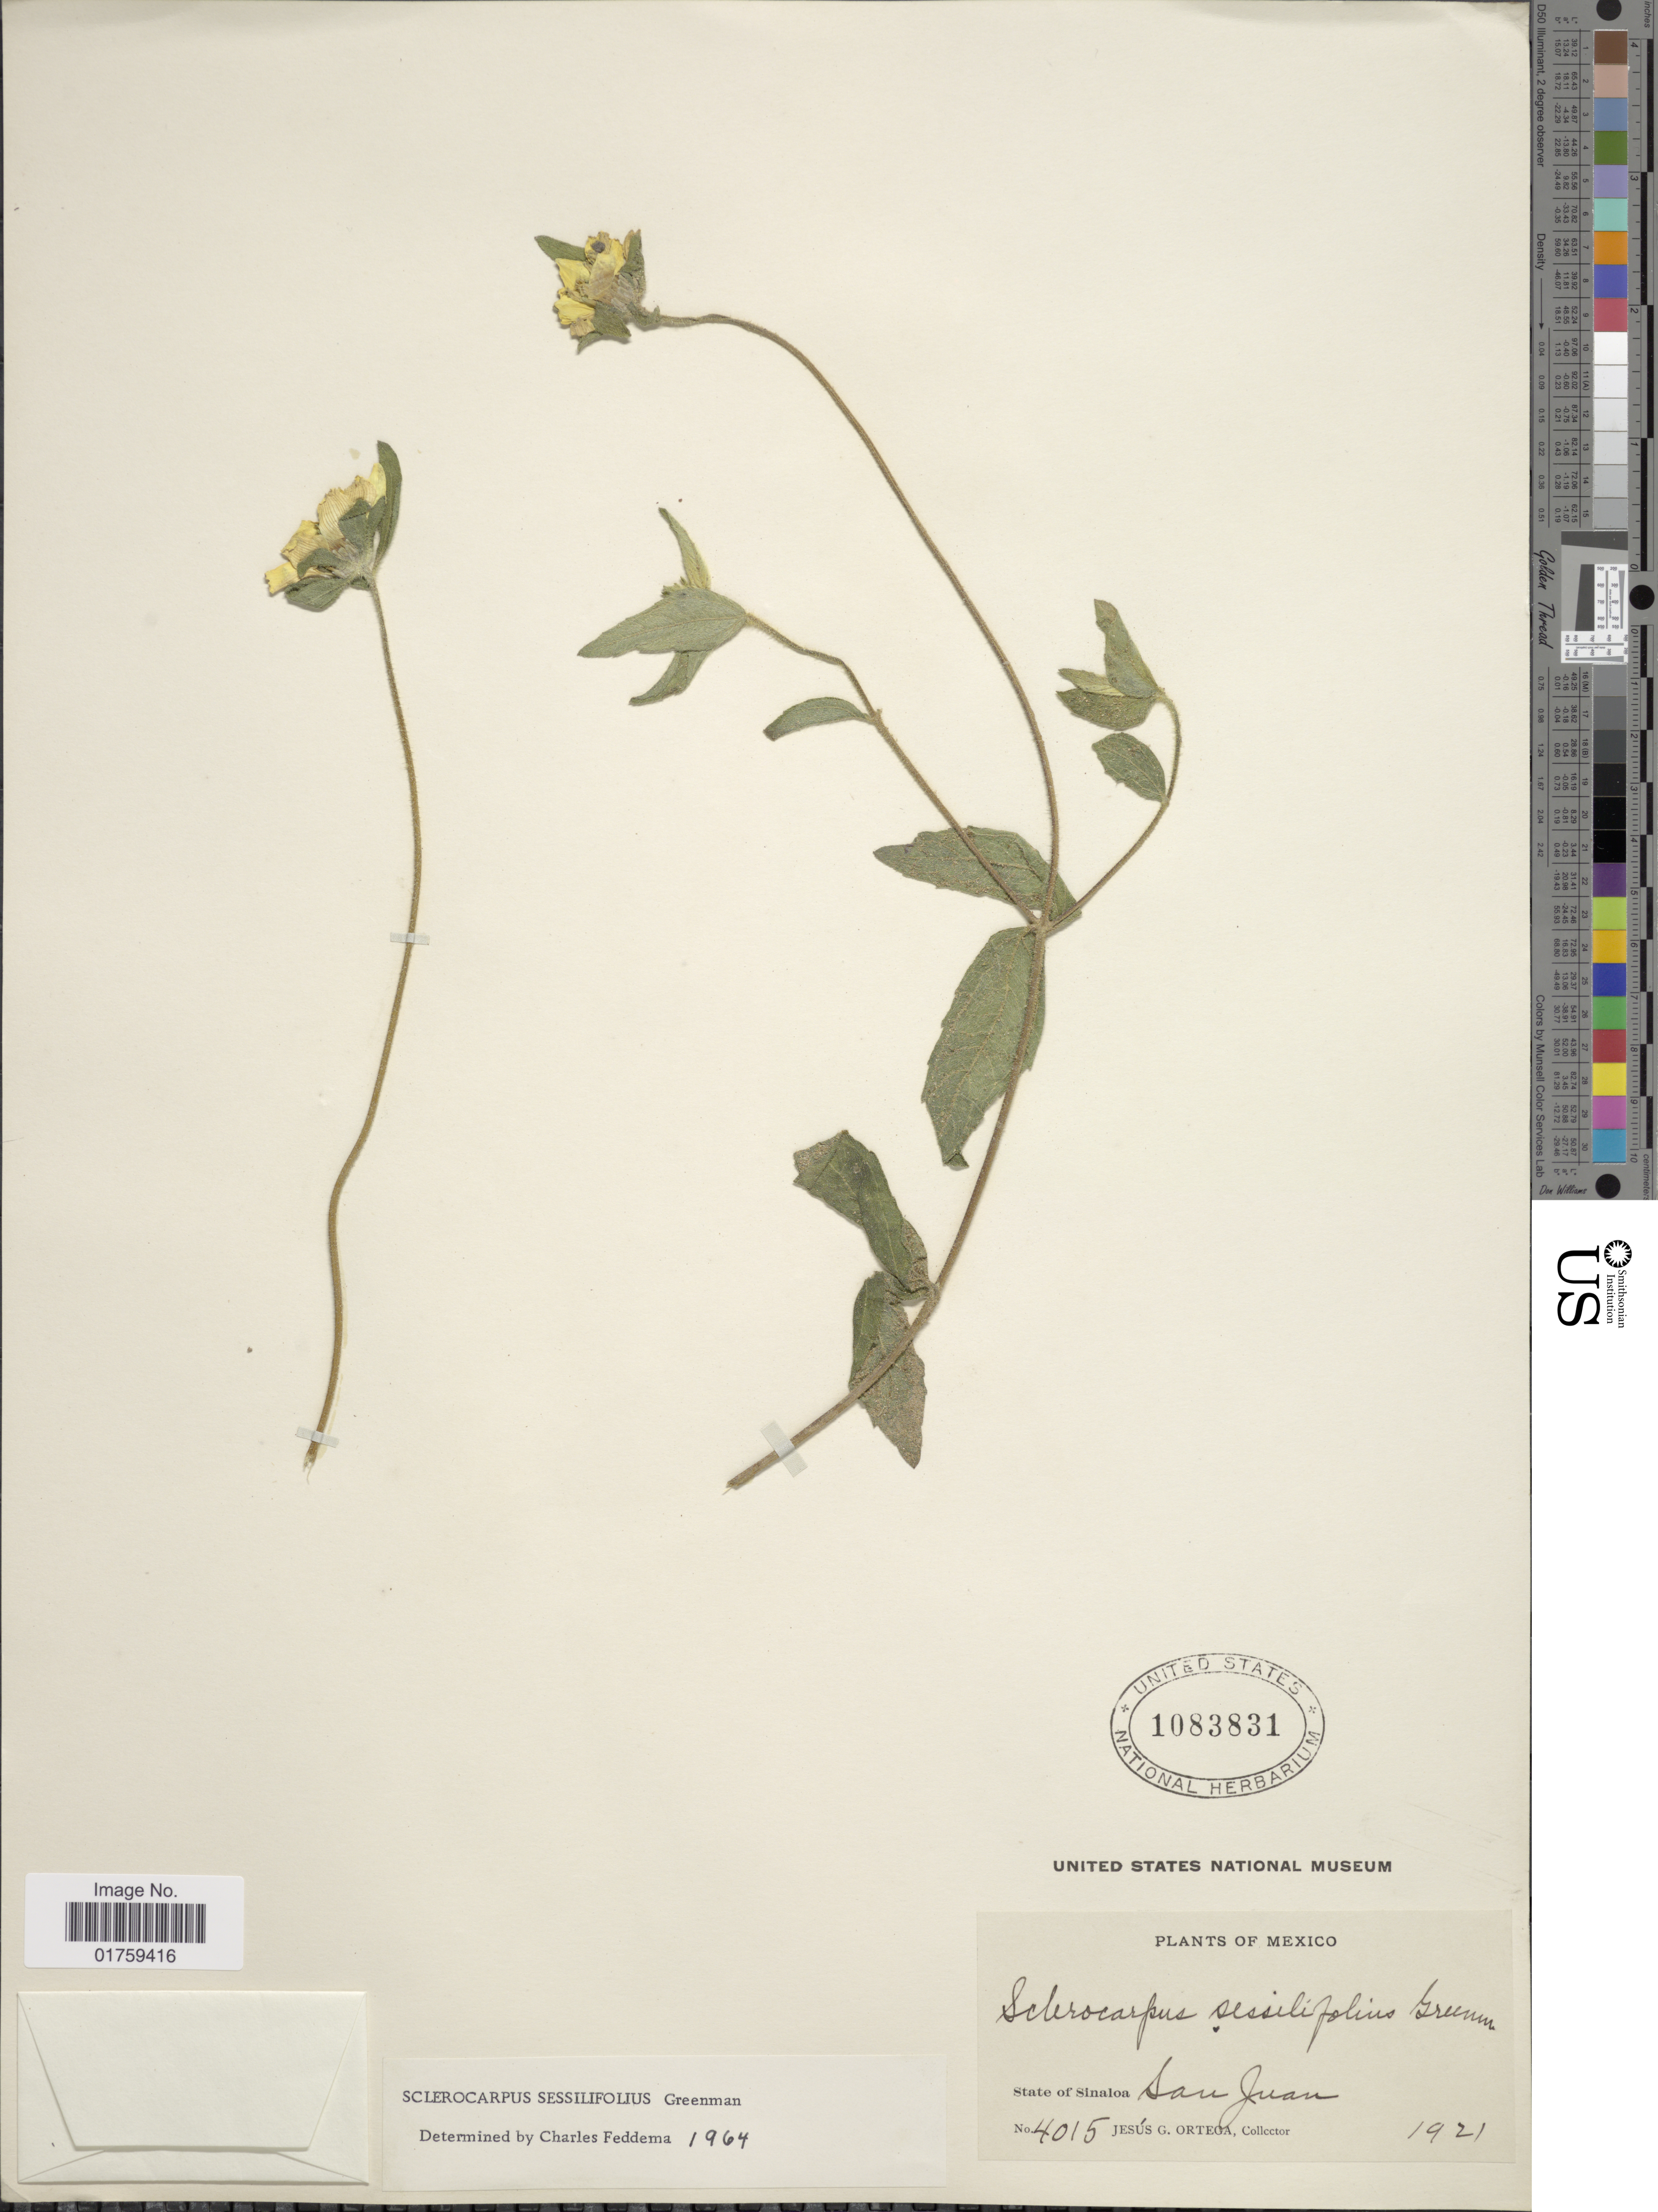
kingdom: Plantae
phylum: Tracheophyta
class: Magnoliopsida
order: Asterales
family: Asteraceae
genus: Sclerocarpus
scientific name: Sclerocarpus sessilifolius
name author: Greenm.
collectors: J. Ortega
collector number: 4015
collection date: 1921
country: Mexico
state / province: Sinaloa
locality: State of Sinaloa. San Juan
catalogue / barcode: US 1083831